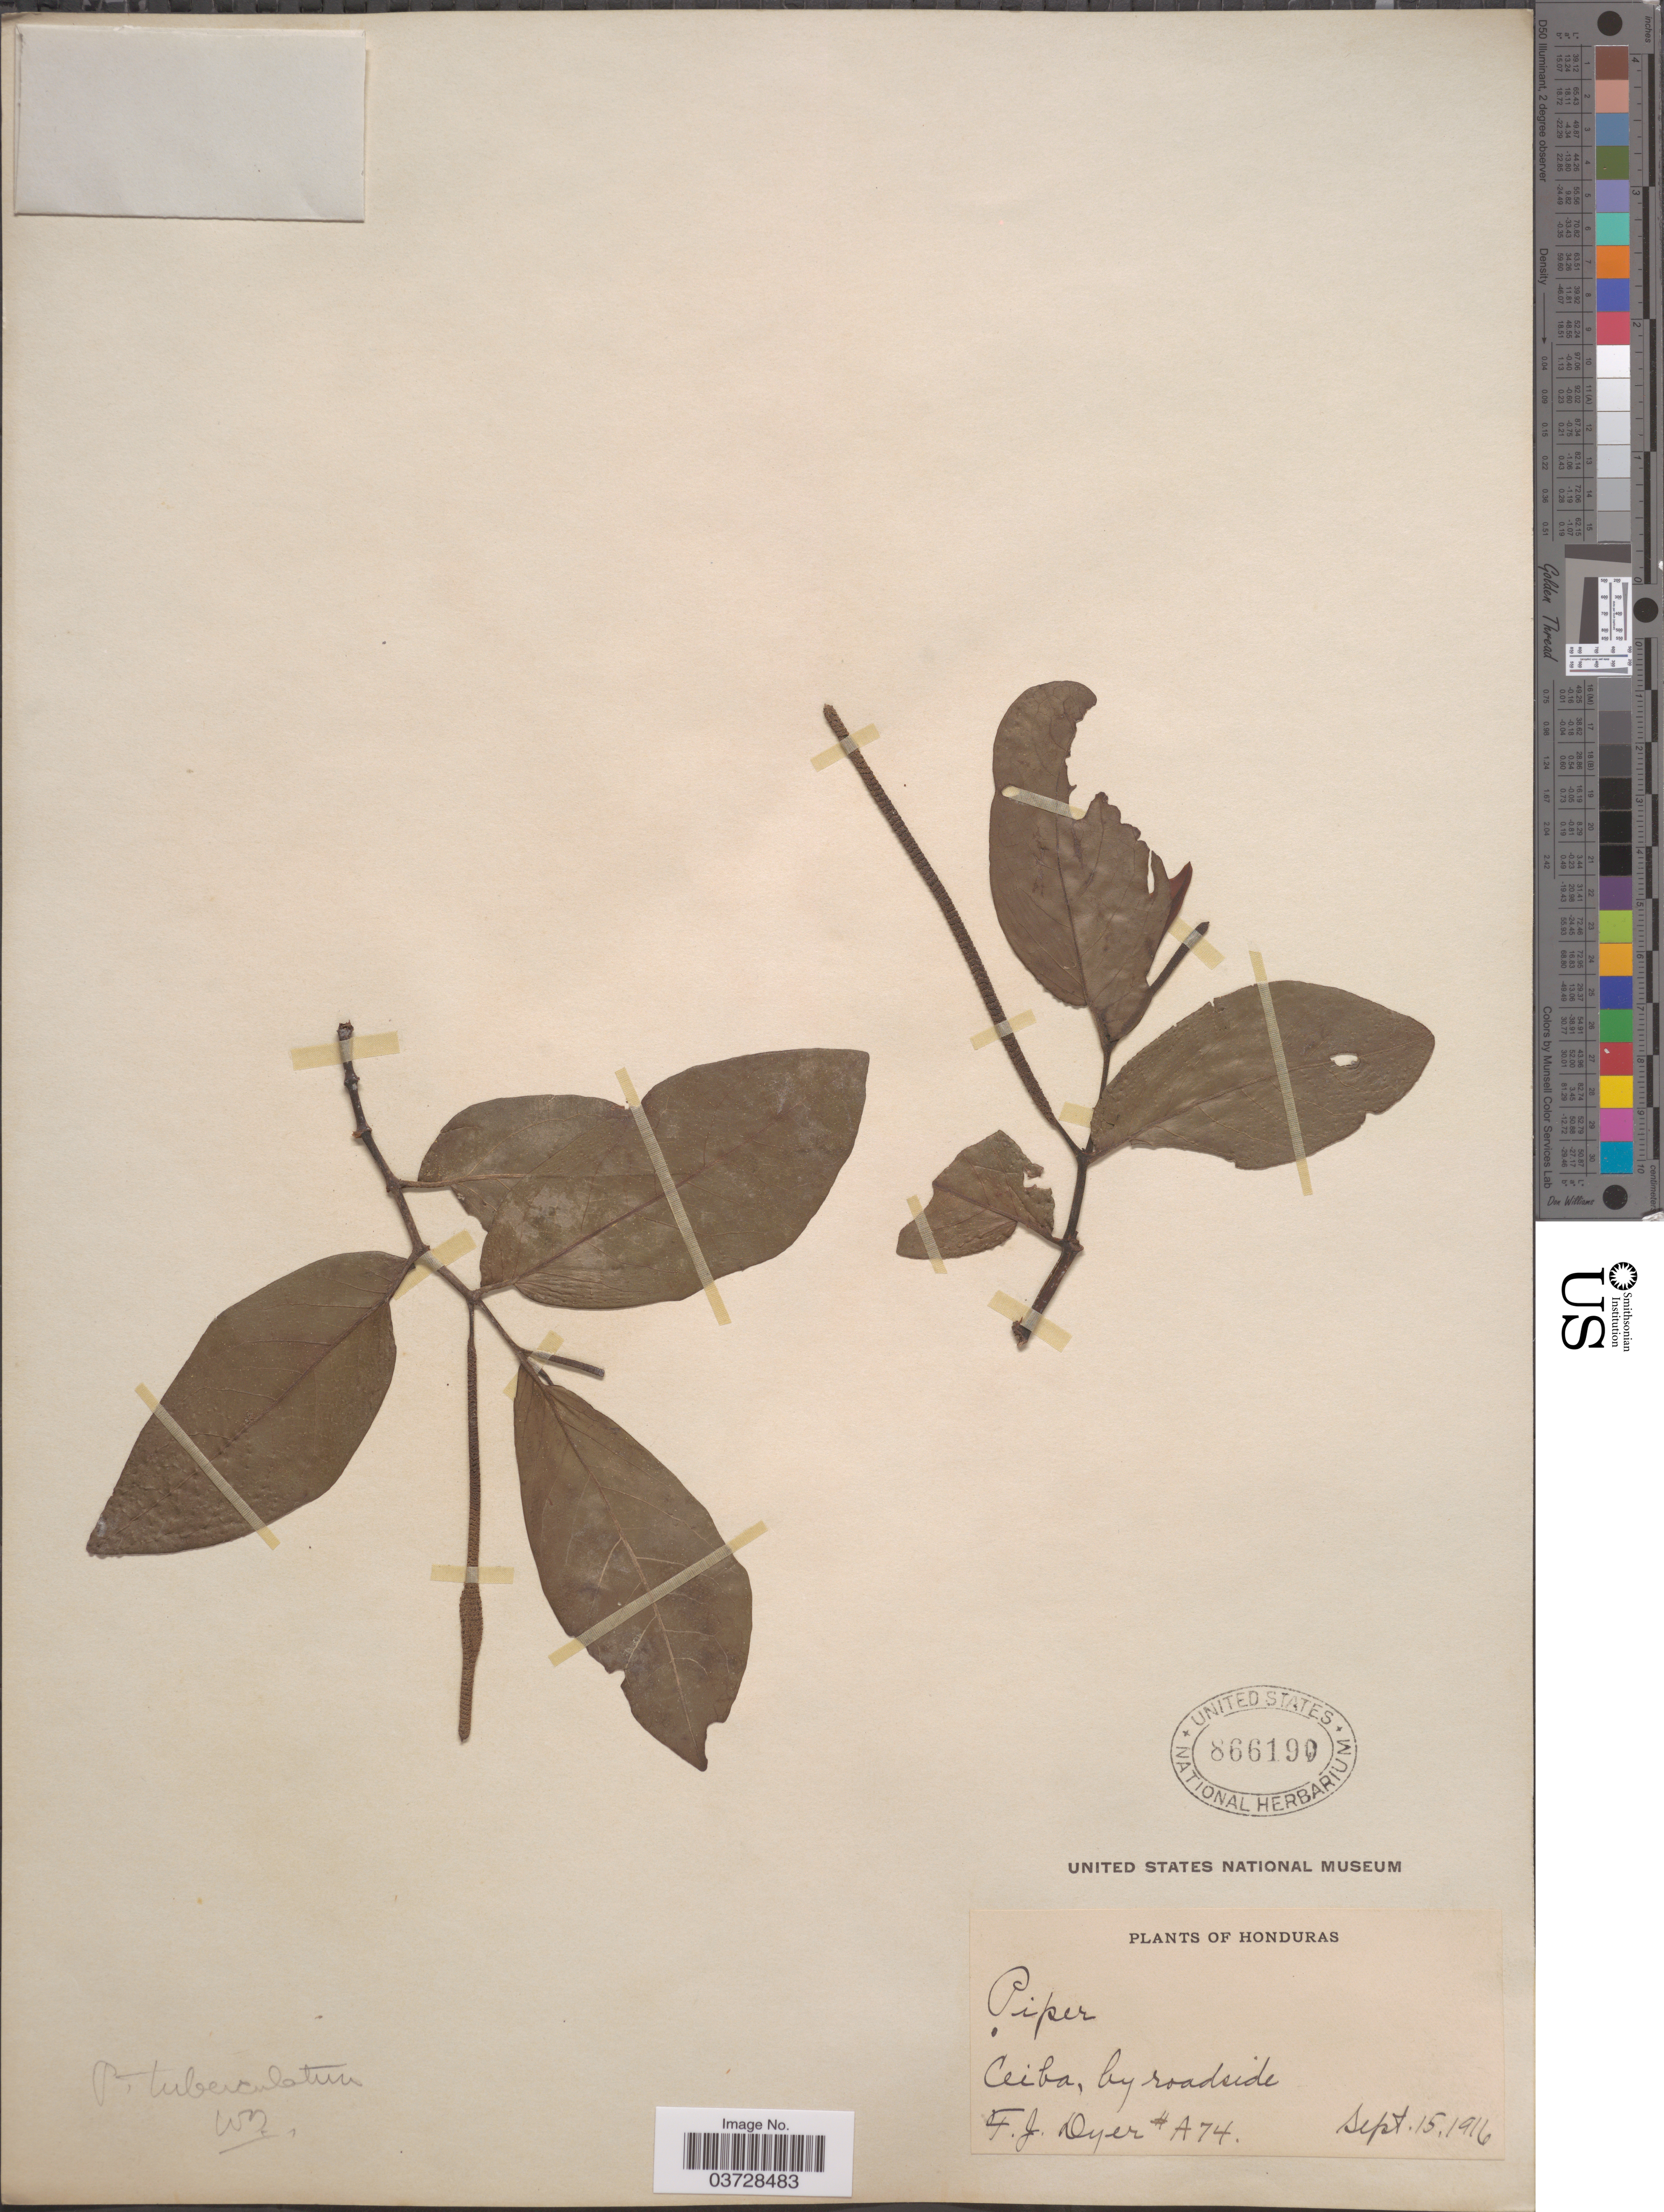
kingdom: Plantae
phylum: Tracheophyta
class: Magnoliopsida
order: Piperales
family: Piperaceae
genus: Piper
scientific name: Piper tuberculatum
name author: Jacq.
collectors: F. J. Dyer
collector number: A74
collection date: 1916-09-15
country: Honduras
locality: Ceiba.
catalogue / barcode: US 866190